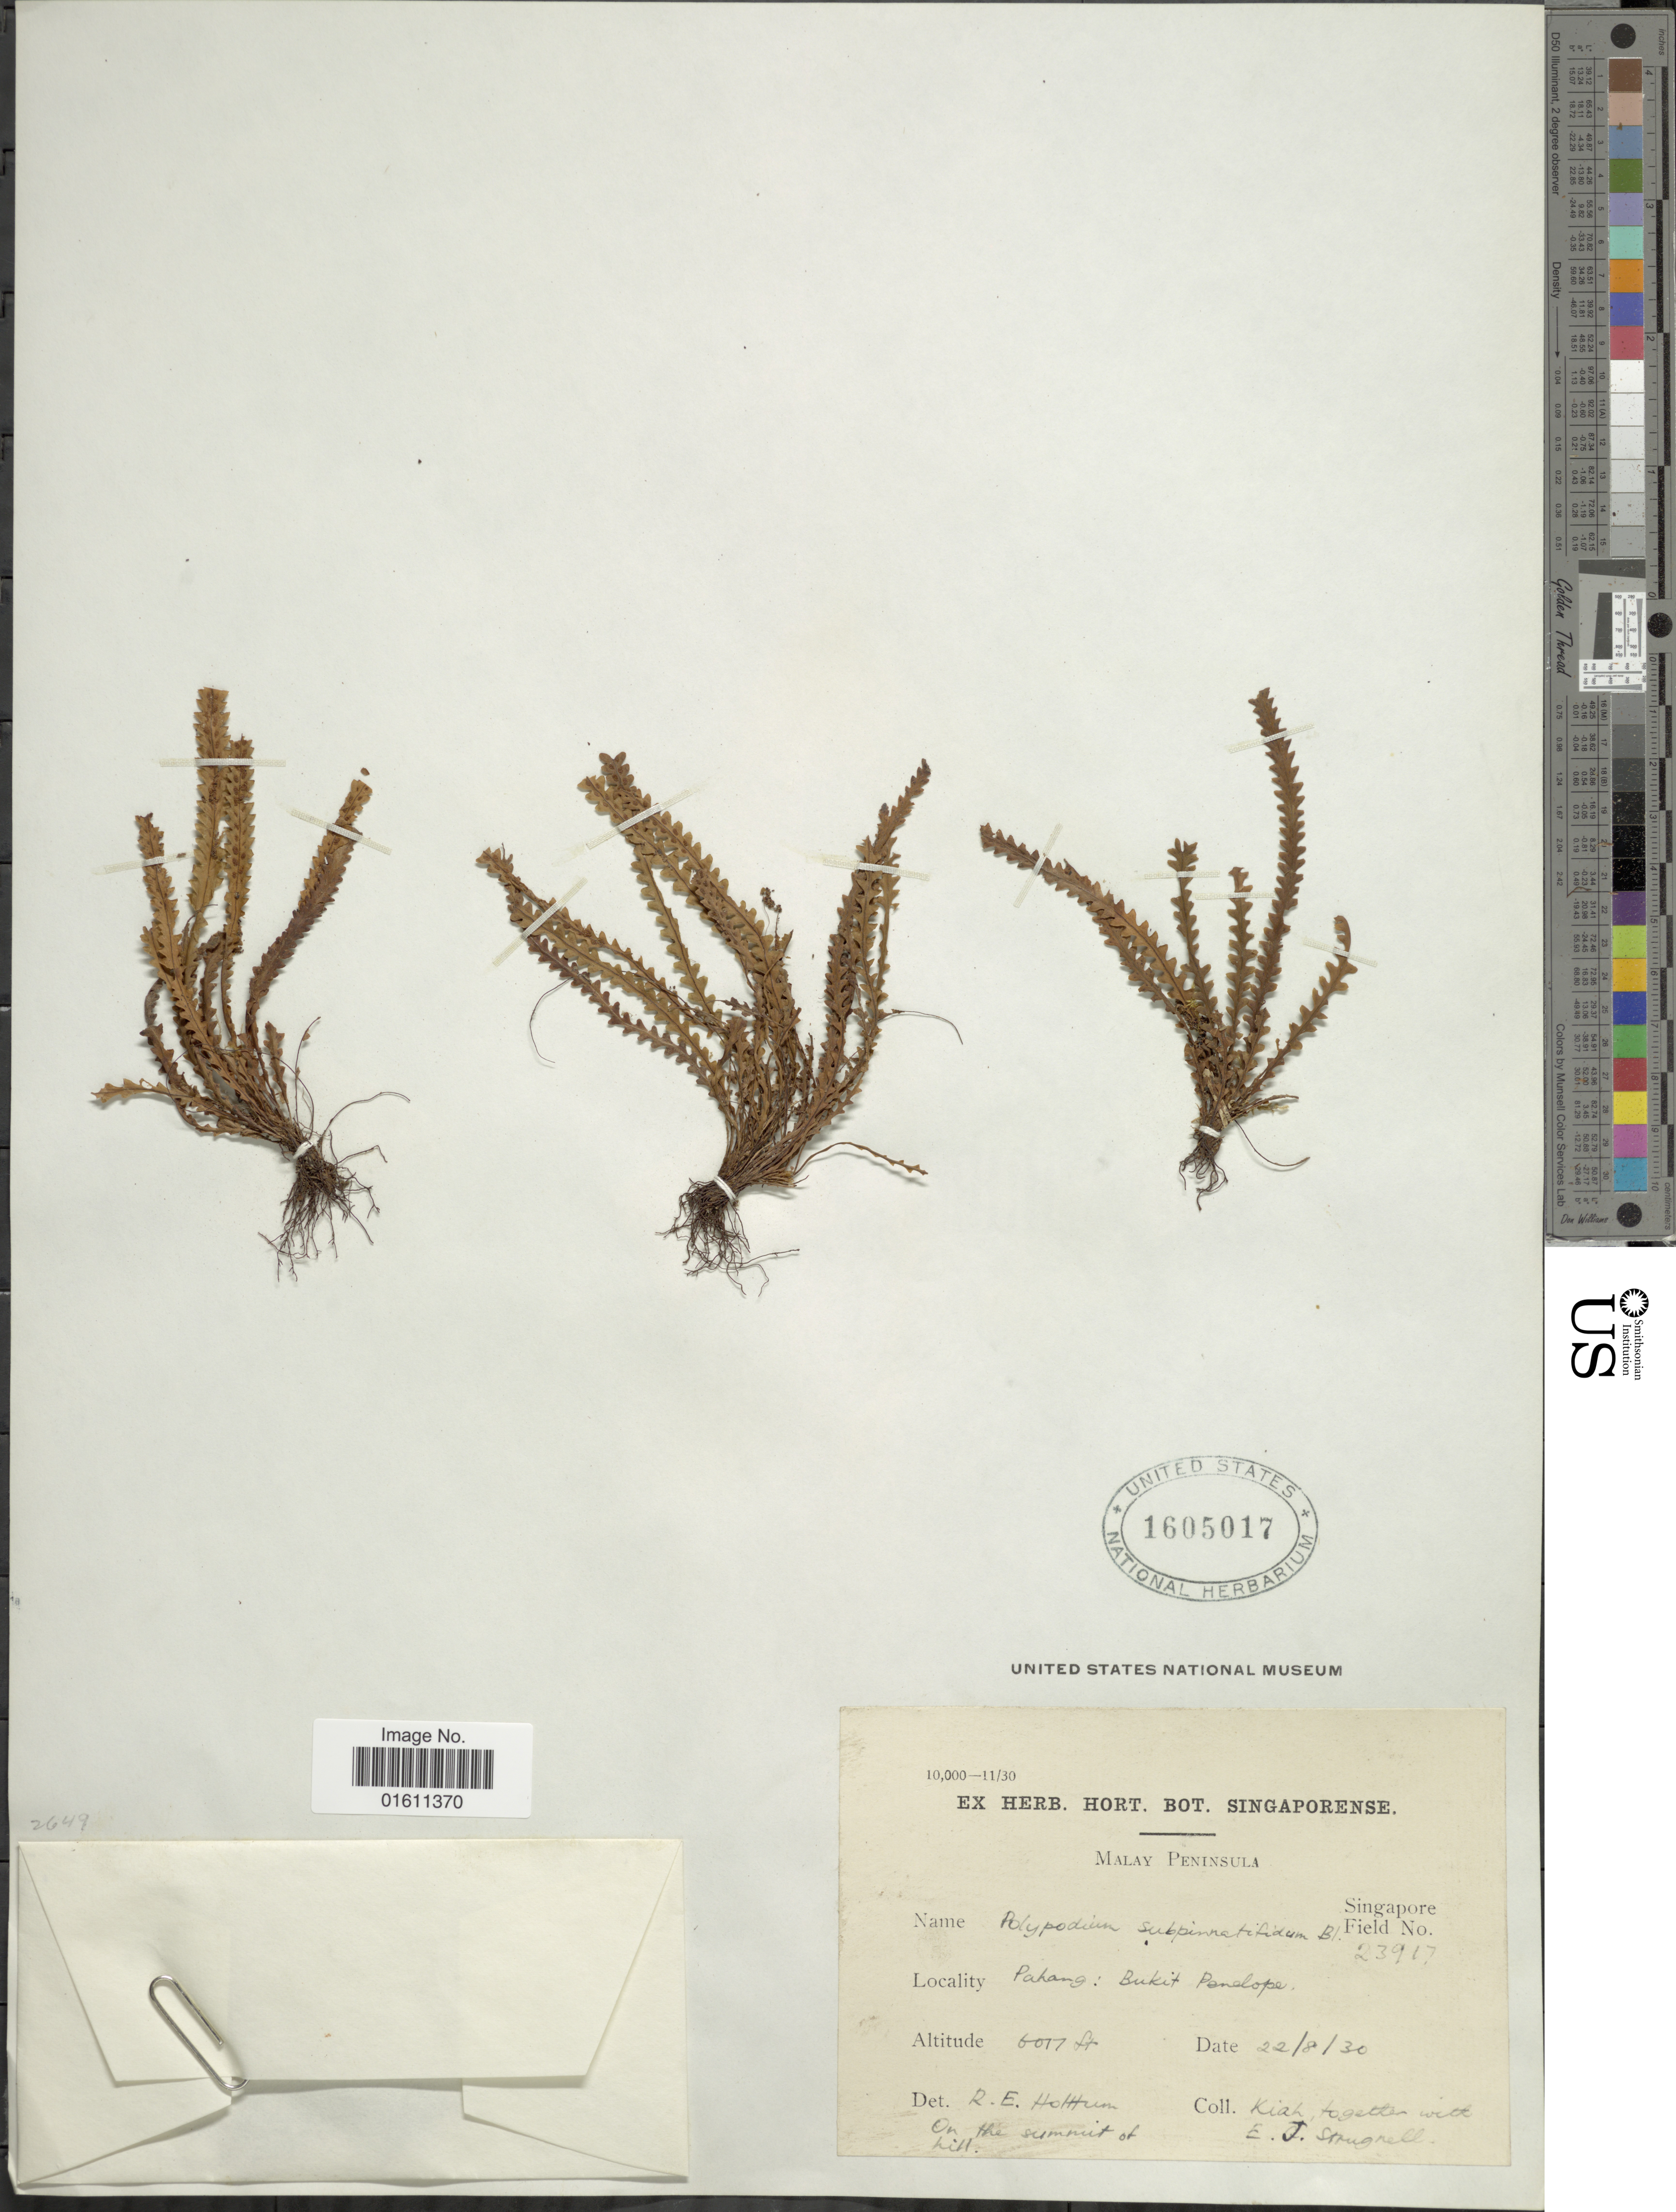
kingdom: Plantae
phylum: Tracheophyta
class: Polypodiopsida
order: Polypodiales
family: Polypodiaceae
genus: Xiphopterella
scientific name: Xiphopterella sparsipilosa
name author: (Holttum) Parris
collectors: -. Kiah & E. Strugnell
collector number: Singapore Field 23917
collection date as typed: Transcribed d/m/y: 22/8/30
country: Malaysia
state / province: Pahang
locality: Malay Peninsula, Pahang: Bukit Penelope.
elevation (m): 1832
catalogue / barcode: US 1605017